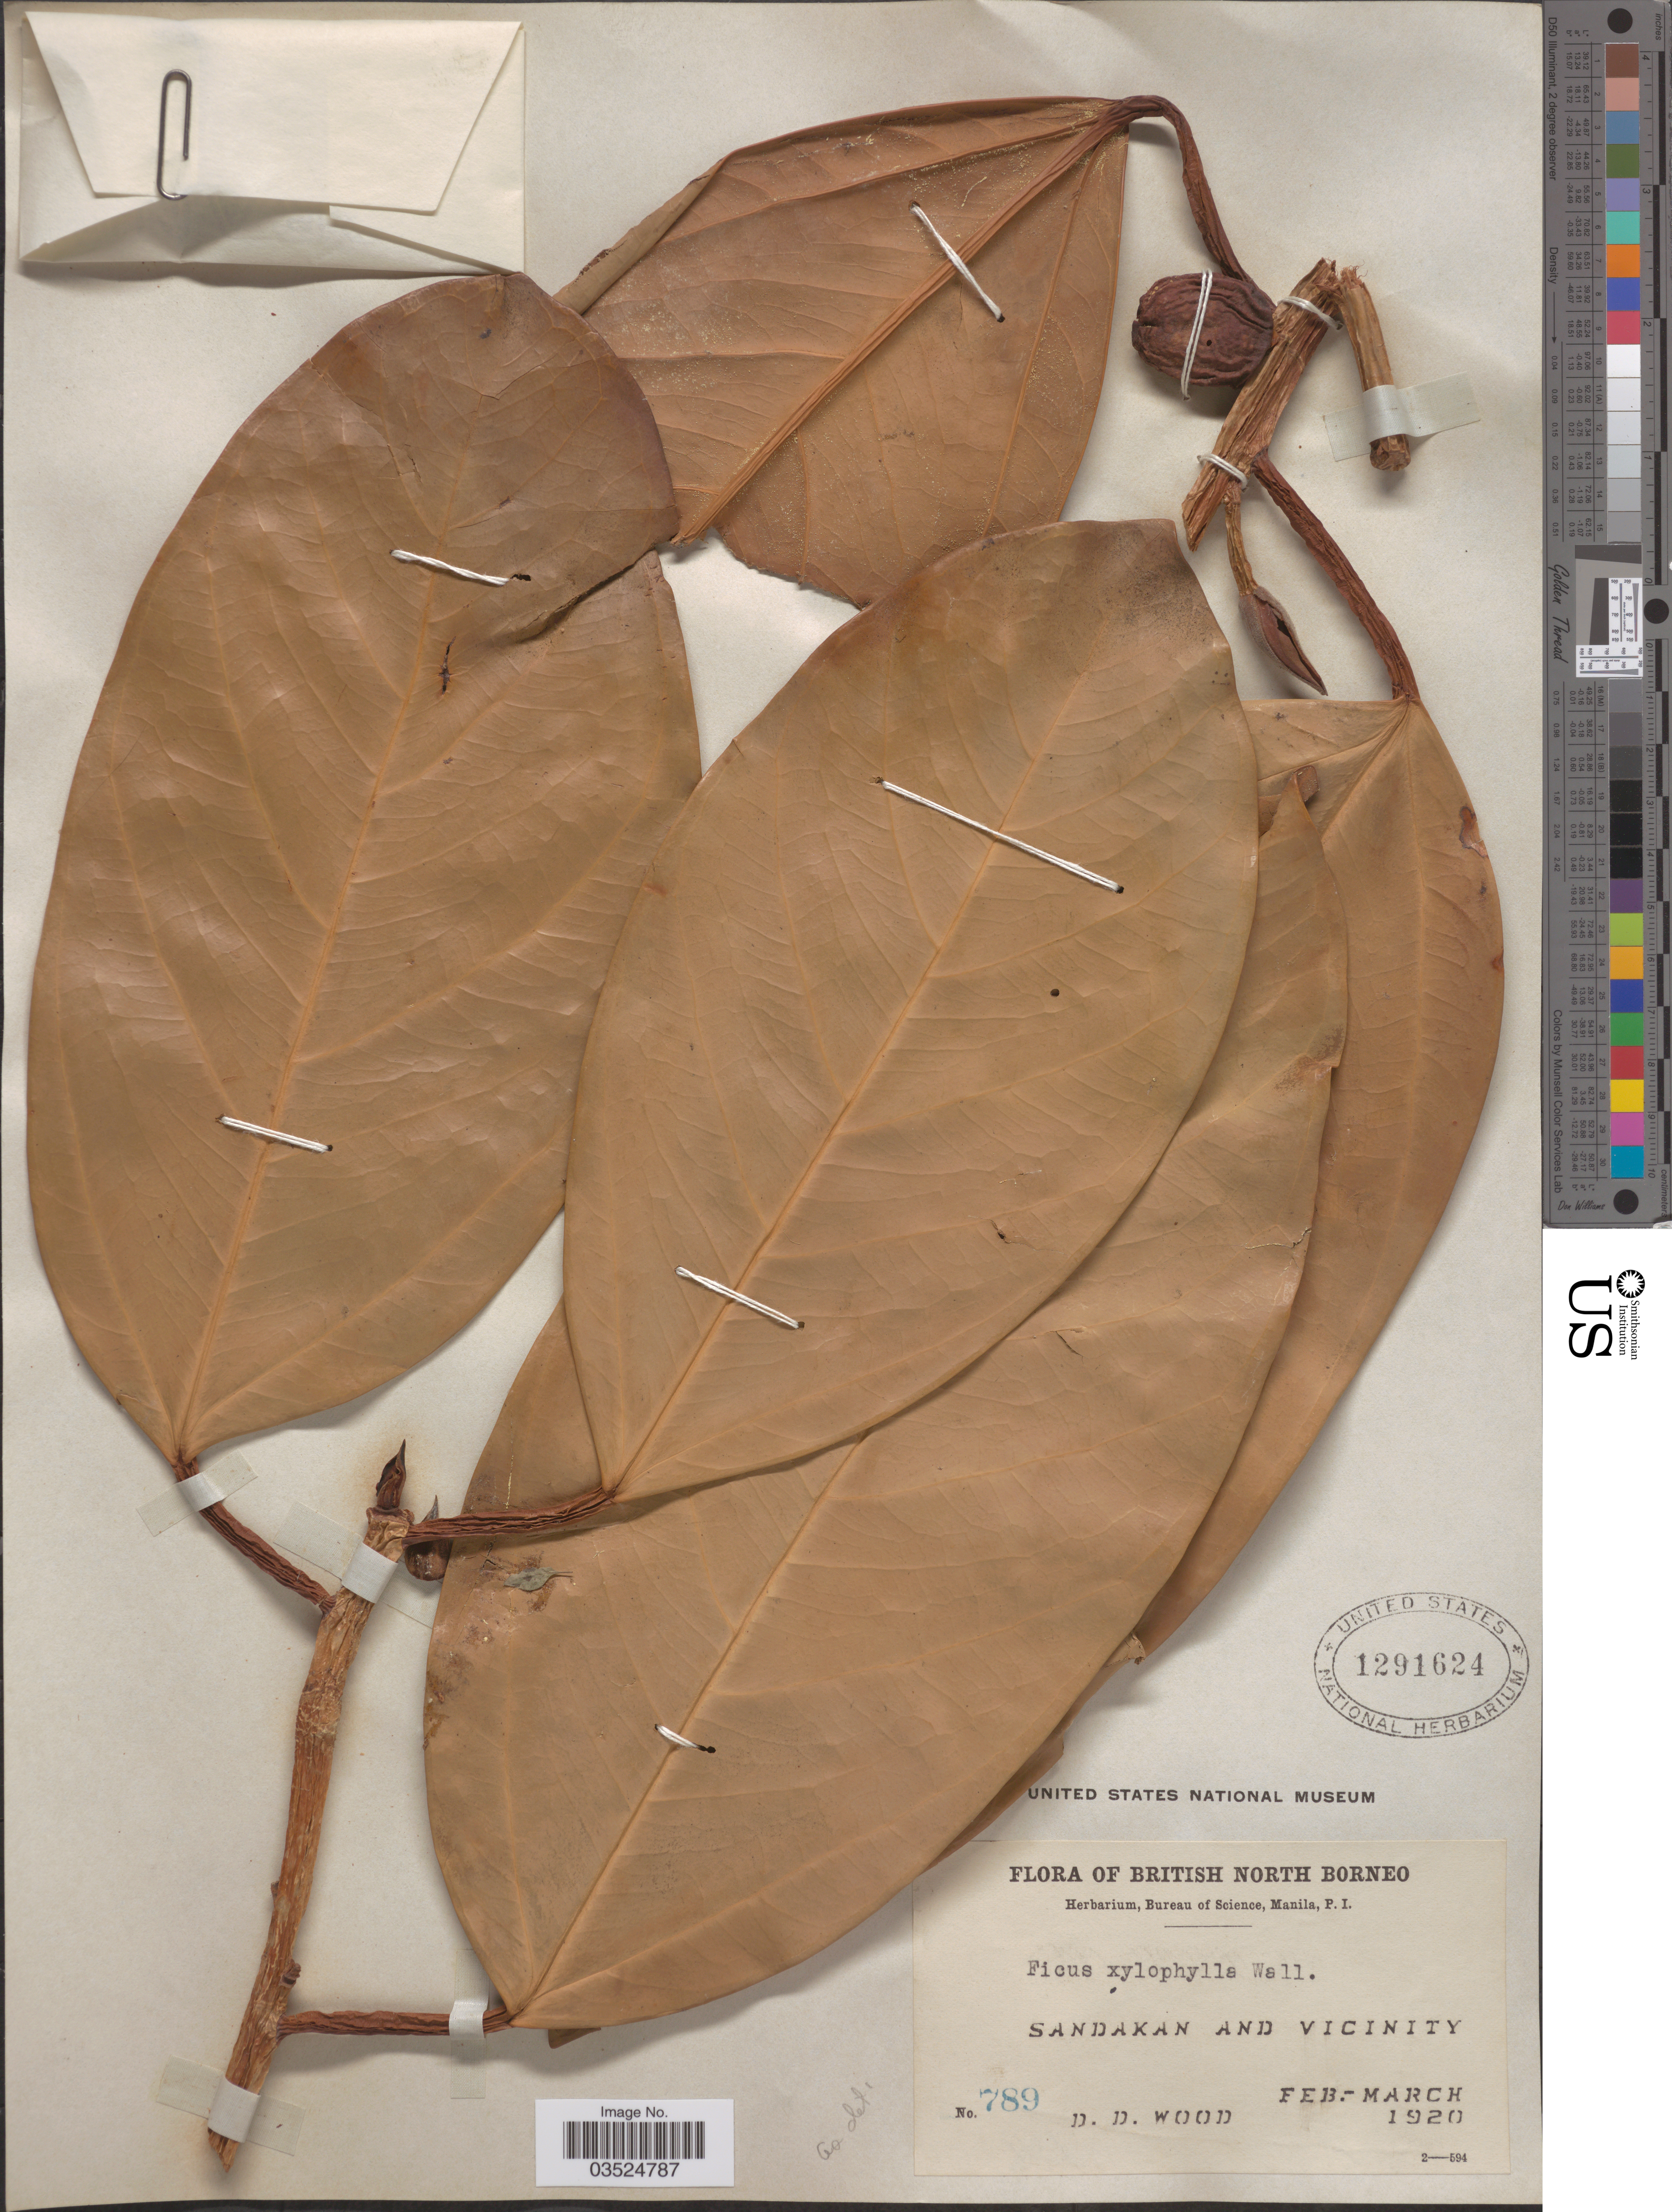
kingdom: Plantae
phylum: Tracheophyta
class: Magnoliopsida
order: Rosales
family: Moraceae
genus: Ficus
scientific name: Ficus xylophylla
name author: Wall.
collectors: D. Wood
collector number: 789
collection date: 1920-02/1920-03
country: Malaysia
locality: British North Borneo. Sandakan and Vicinity.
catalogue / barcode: US 1291624